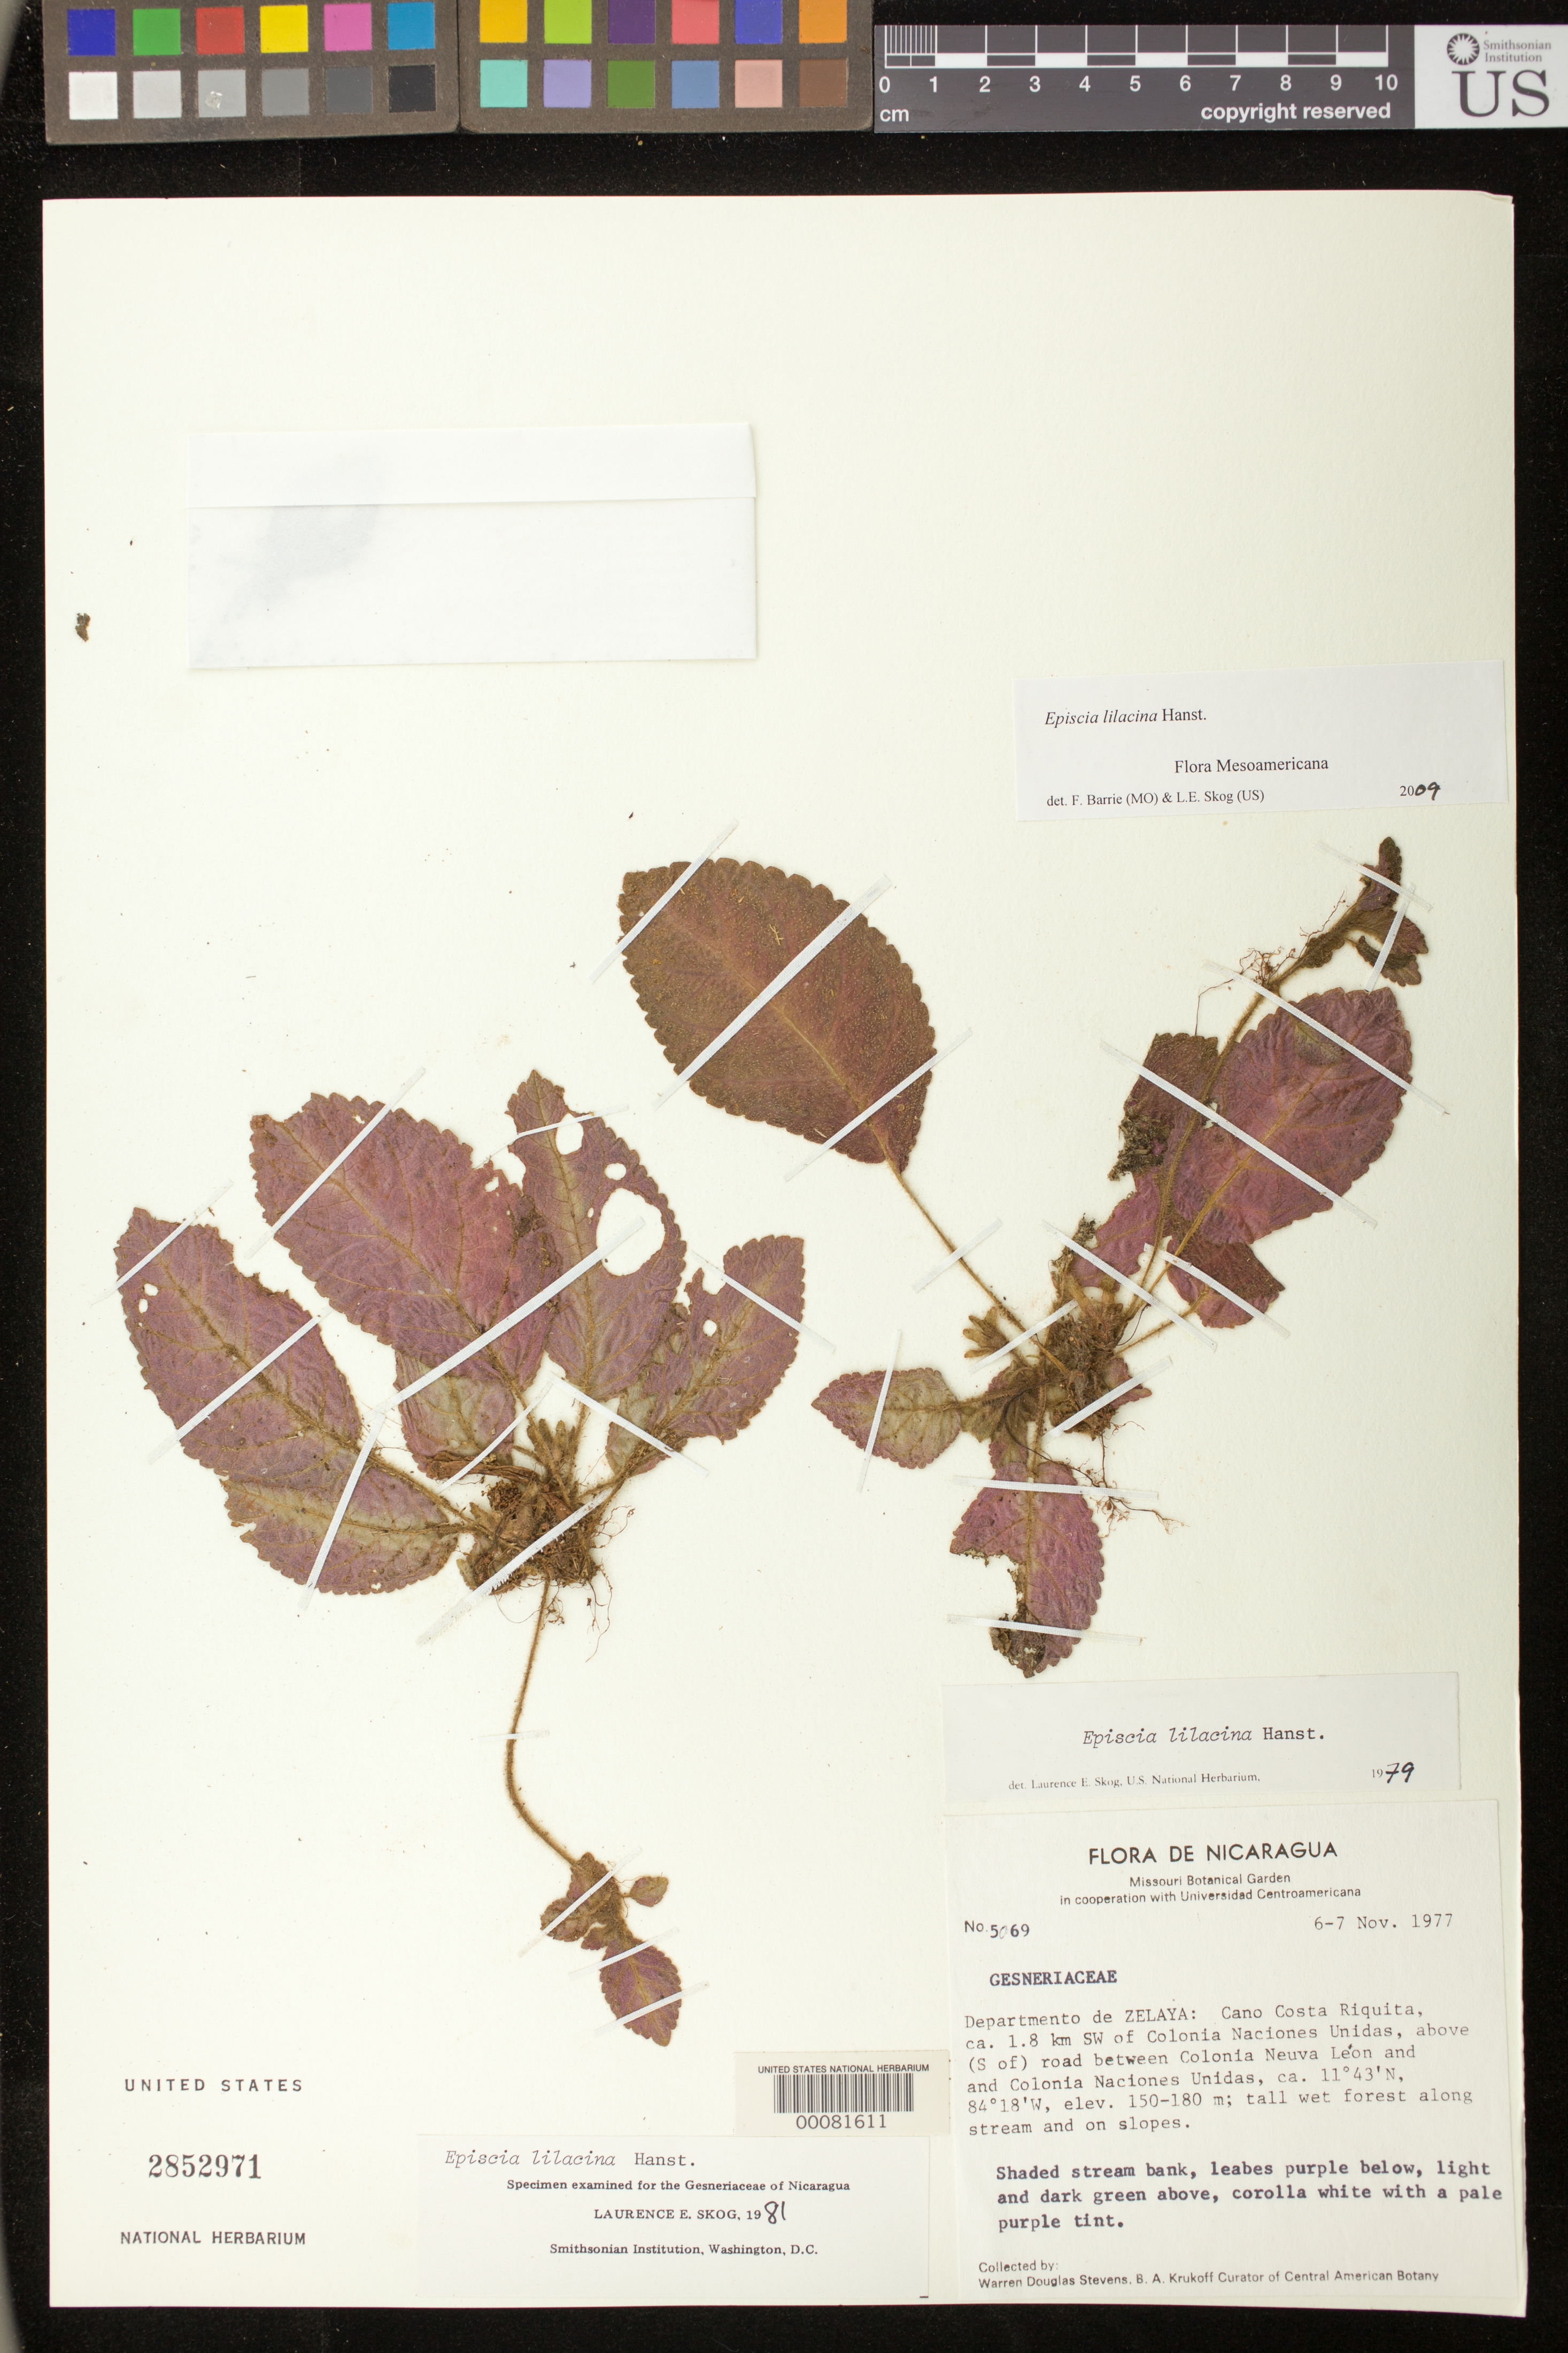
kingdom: Plantae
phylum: Tracheophyta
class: Magnoliopsida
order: Lamiales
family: Gesneriaceae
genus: Episcia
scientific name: Episcia lilacina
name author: Hanst.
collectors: W. D. Stevens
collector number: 5069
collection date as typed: Nov 1977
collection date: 1977-11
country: Nicaragua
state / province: Atlántico Sur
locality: Cano Costa Riquita, about 1.8 km SW of Colonia Naciones Unidas, above (S of) road between Colonia Neuva Leon & Colonia Nac Uni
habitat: Tall wet forest along stream and on slopes; shaded stream bank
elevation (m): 150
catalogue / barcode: US 2852971